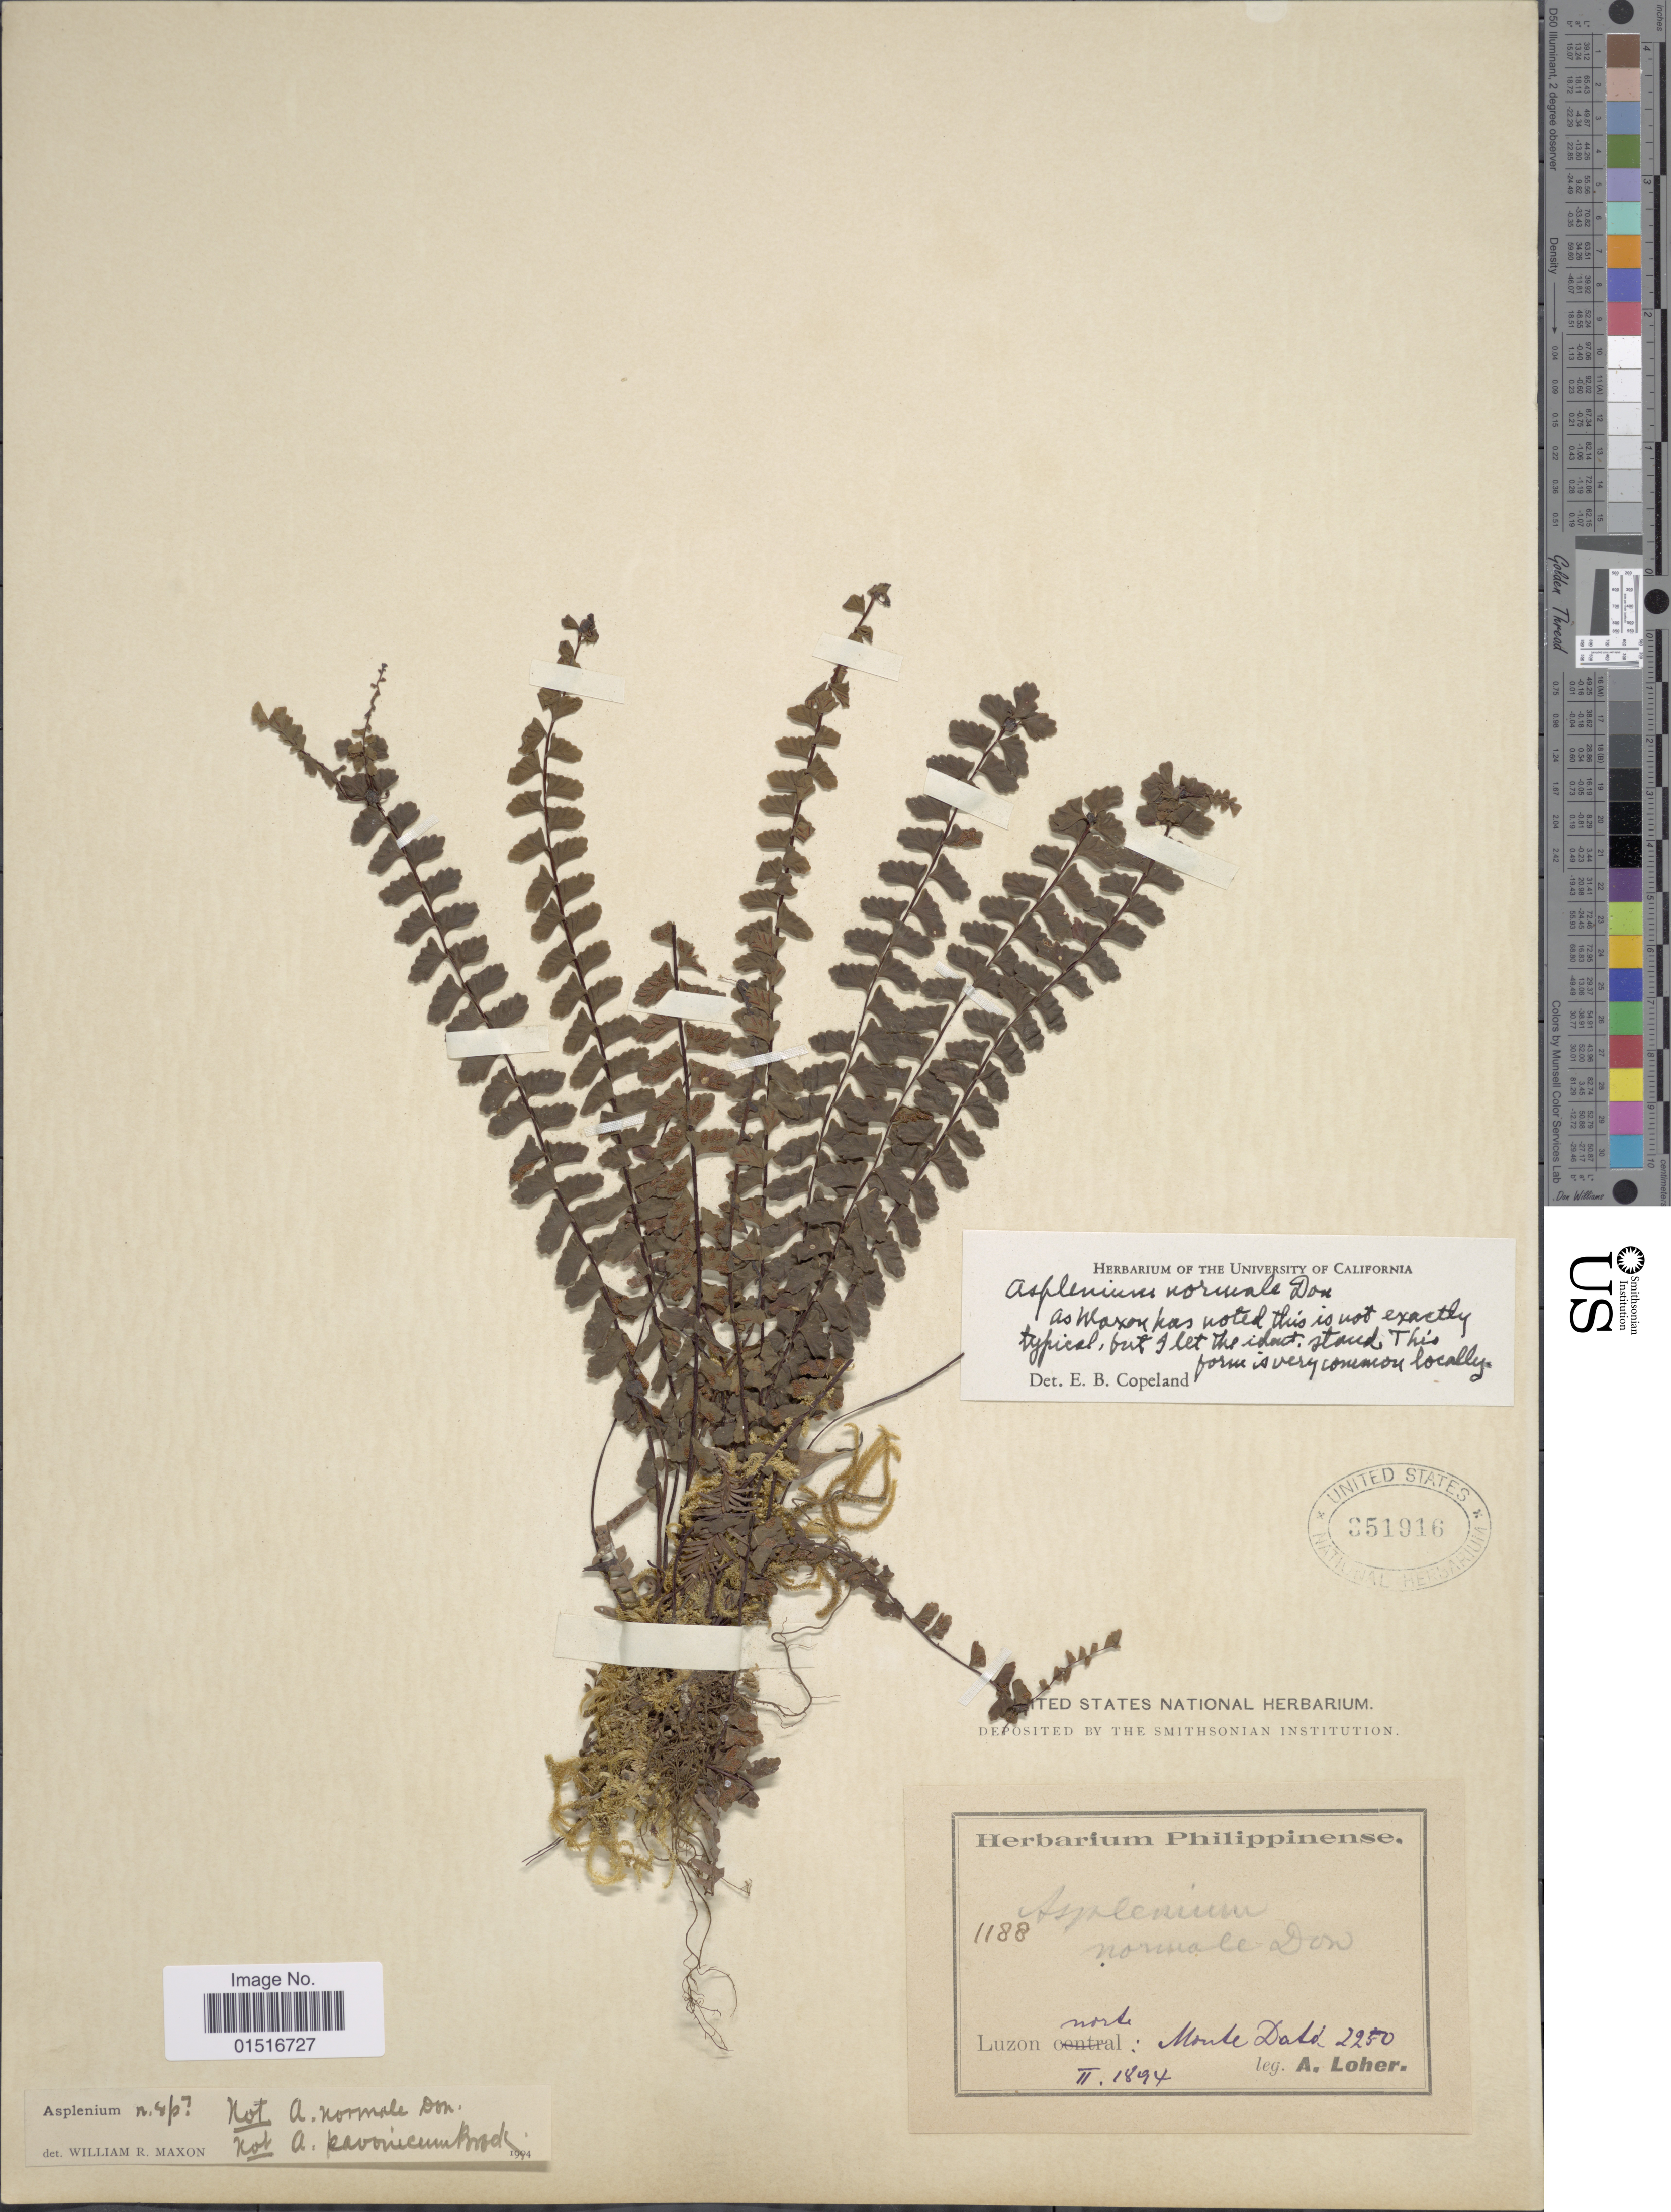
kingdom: Plantae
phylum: Tracheophyta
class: Polypodiopsida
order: Polypodiales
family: Aspleniaceae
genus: Asplenium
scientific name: Asplenium normale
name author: D. Don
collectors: A. Loher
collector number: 1188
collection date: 1894-02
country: Philippines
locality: Luzon North: Monte Dald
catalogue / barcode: US 351916